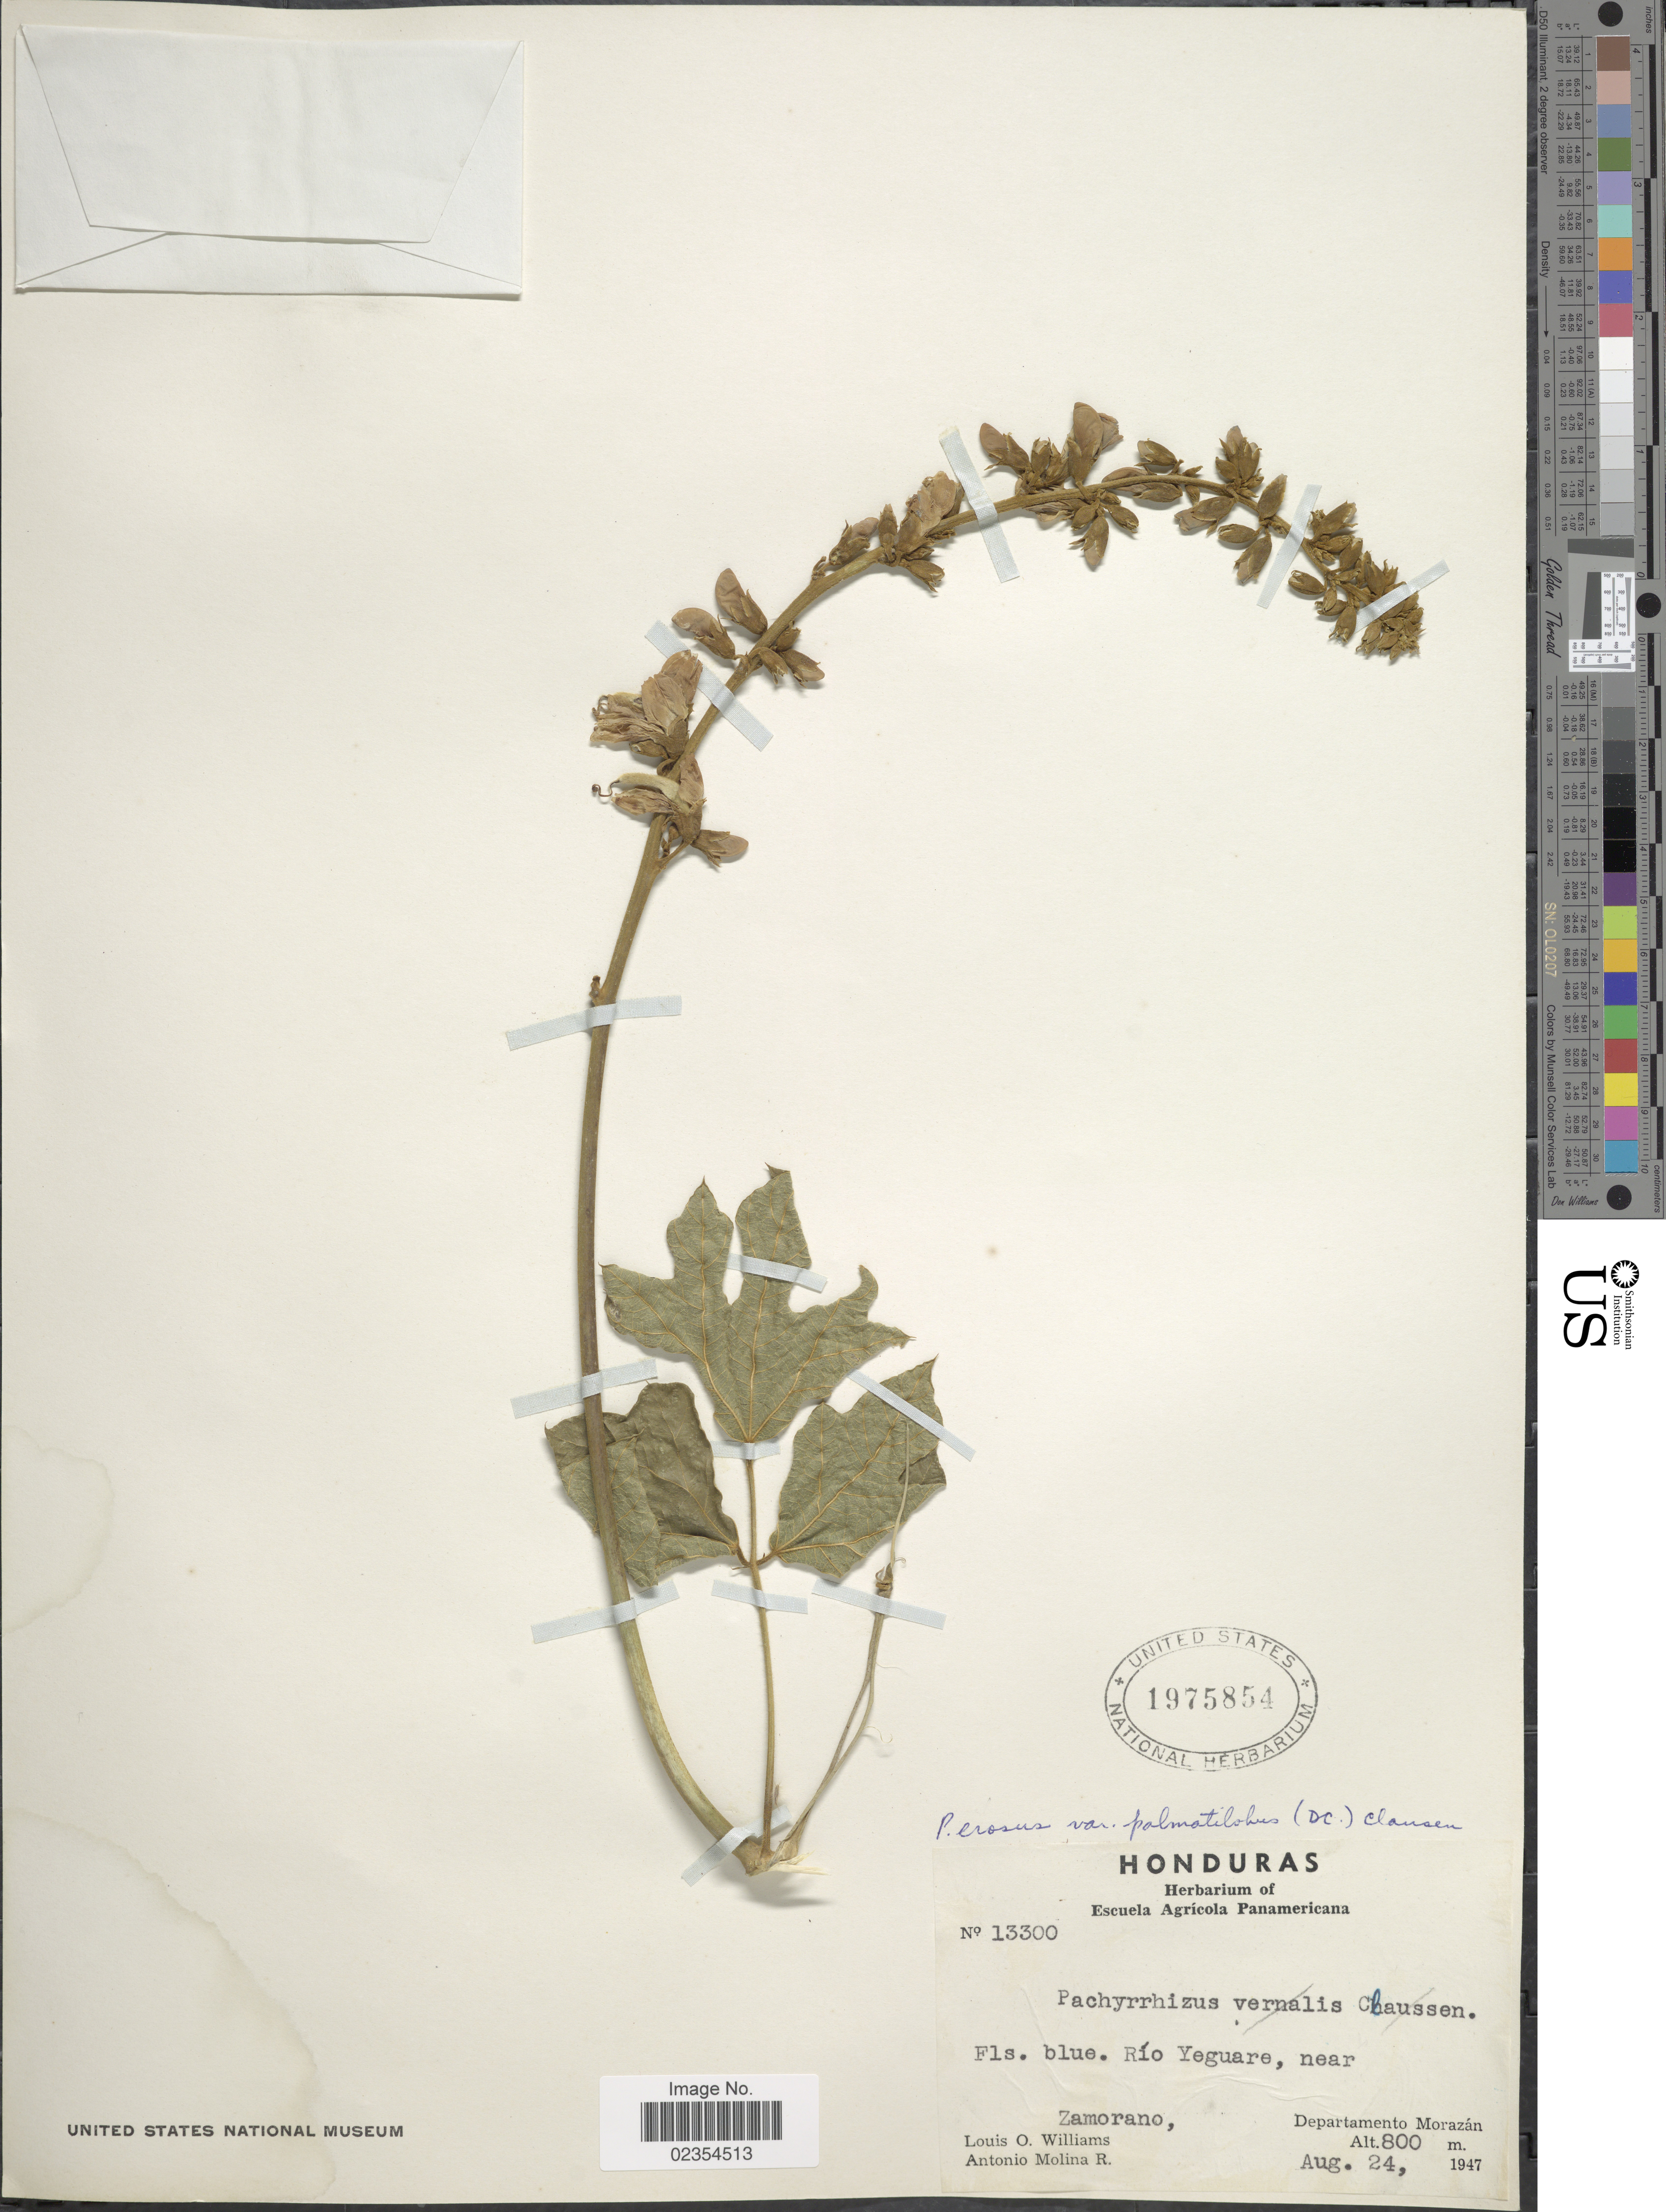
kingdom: Plantae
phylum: Tracheophyta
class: Magnoliopsida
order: Fabales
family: Fabaceae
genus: Pachyrhizus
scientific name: Pachyrhizus erosus var. palmatilobus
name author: (L.) Urb.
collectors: L. O. Williams & A. Molina R.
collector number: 13300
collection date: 1947-08-24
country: Honduras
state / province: Fco. Morazán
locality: Rio Yeguare, near Zamorano, Departamento Morazan.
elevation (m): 800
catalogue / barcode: US 1975854